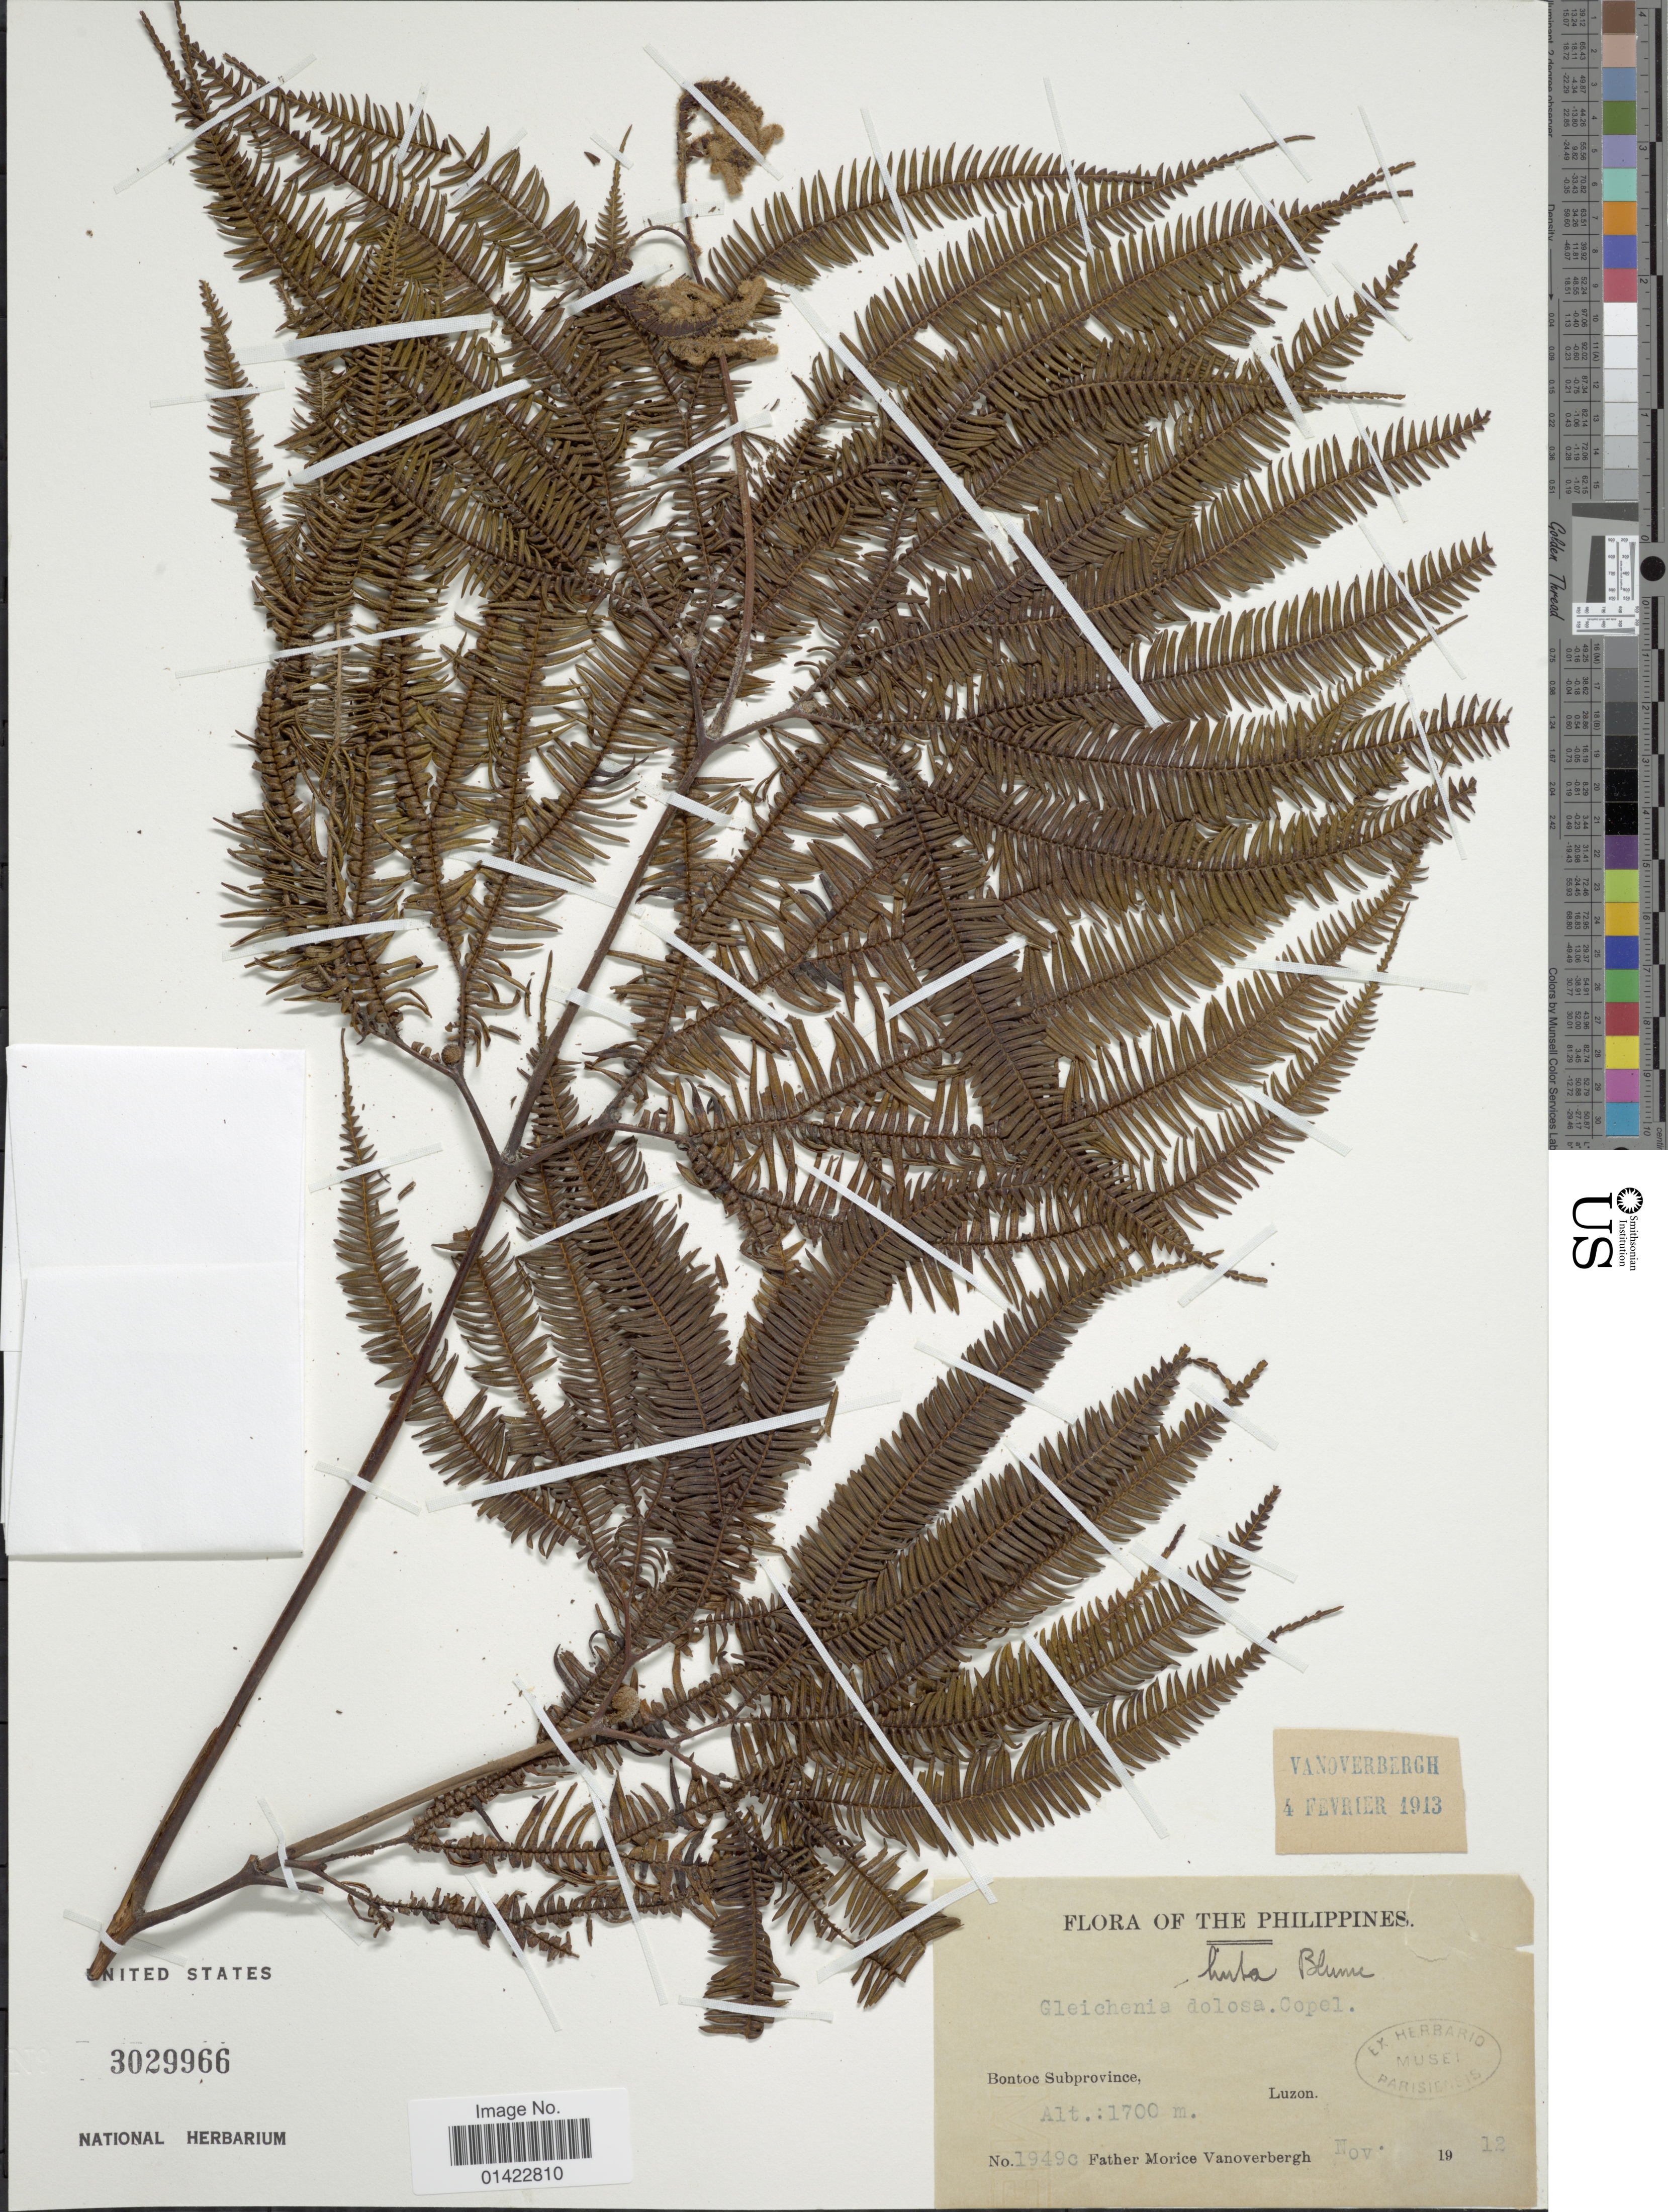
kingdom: Plantae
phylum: Tracheophyta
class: Polypodiopsida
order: Gleicheniales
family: Gleicheniaceae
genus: Sticherus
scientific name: Sticherus hirtus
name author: (Blume) Ching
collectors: M. Vanoverbergh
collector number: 1949c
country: Philippines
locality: Bontoc Subprobvince, Luzon.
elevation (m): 1700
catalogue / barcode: US 3029966